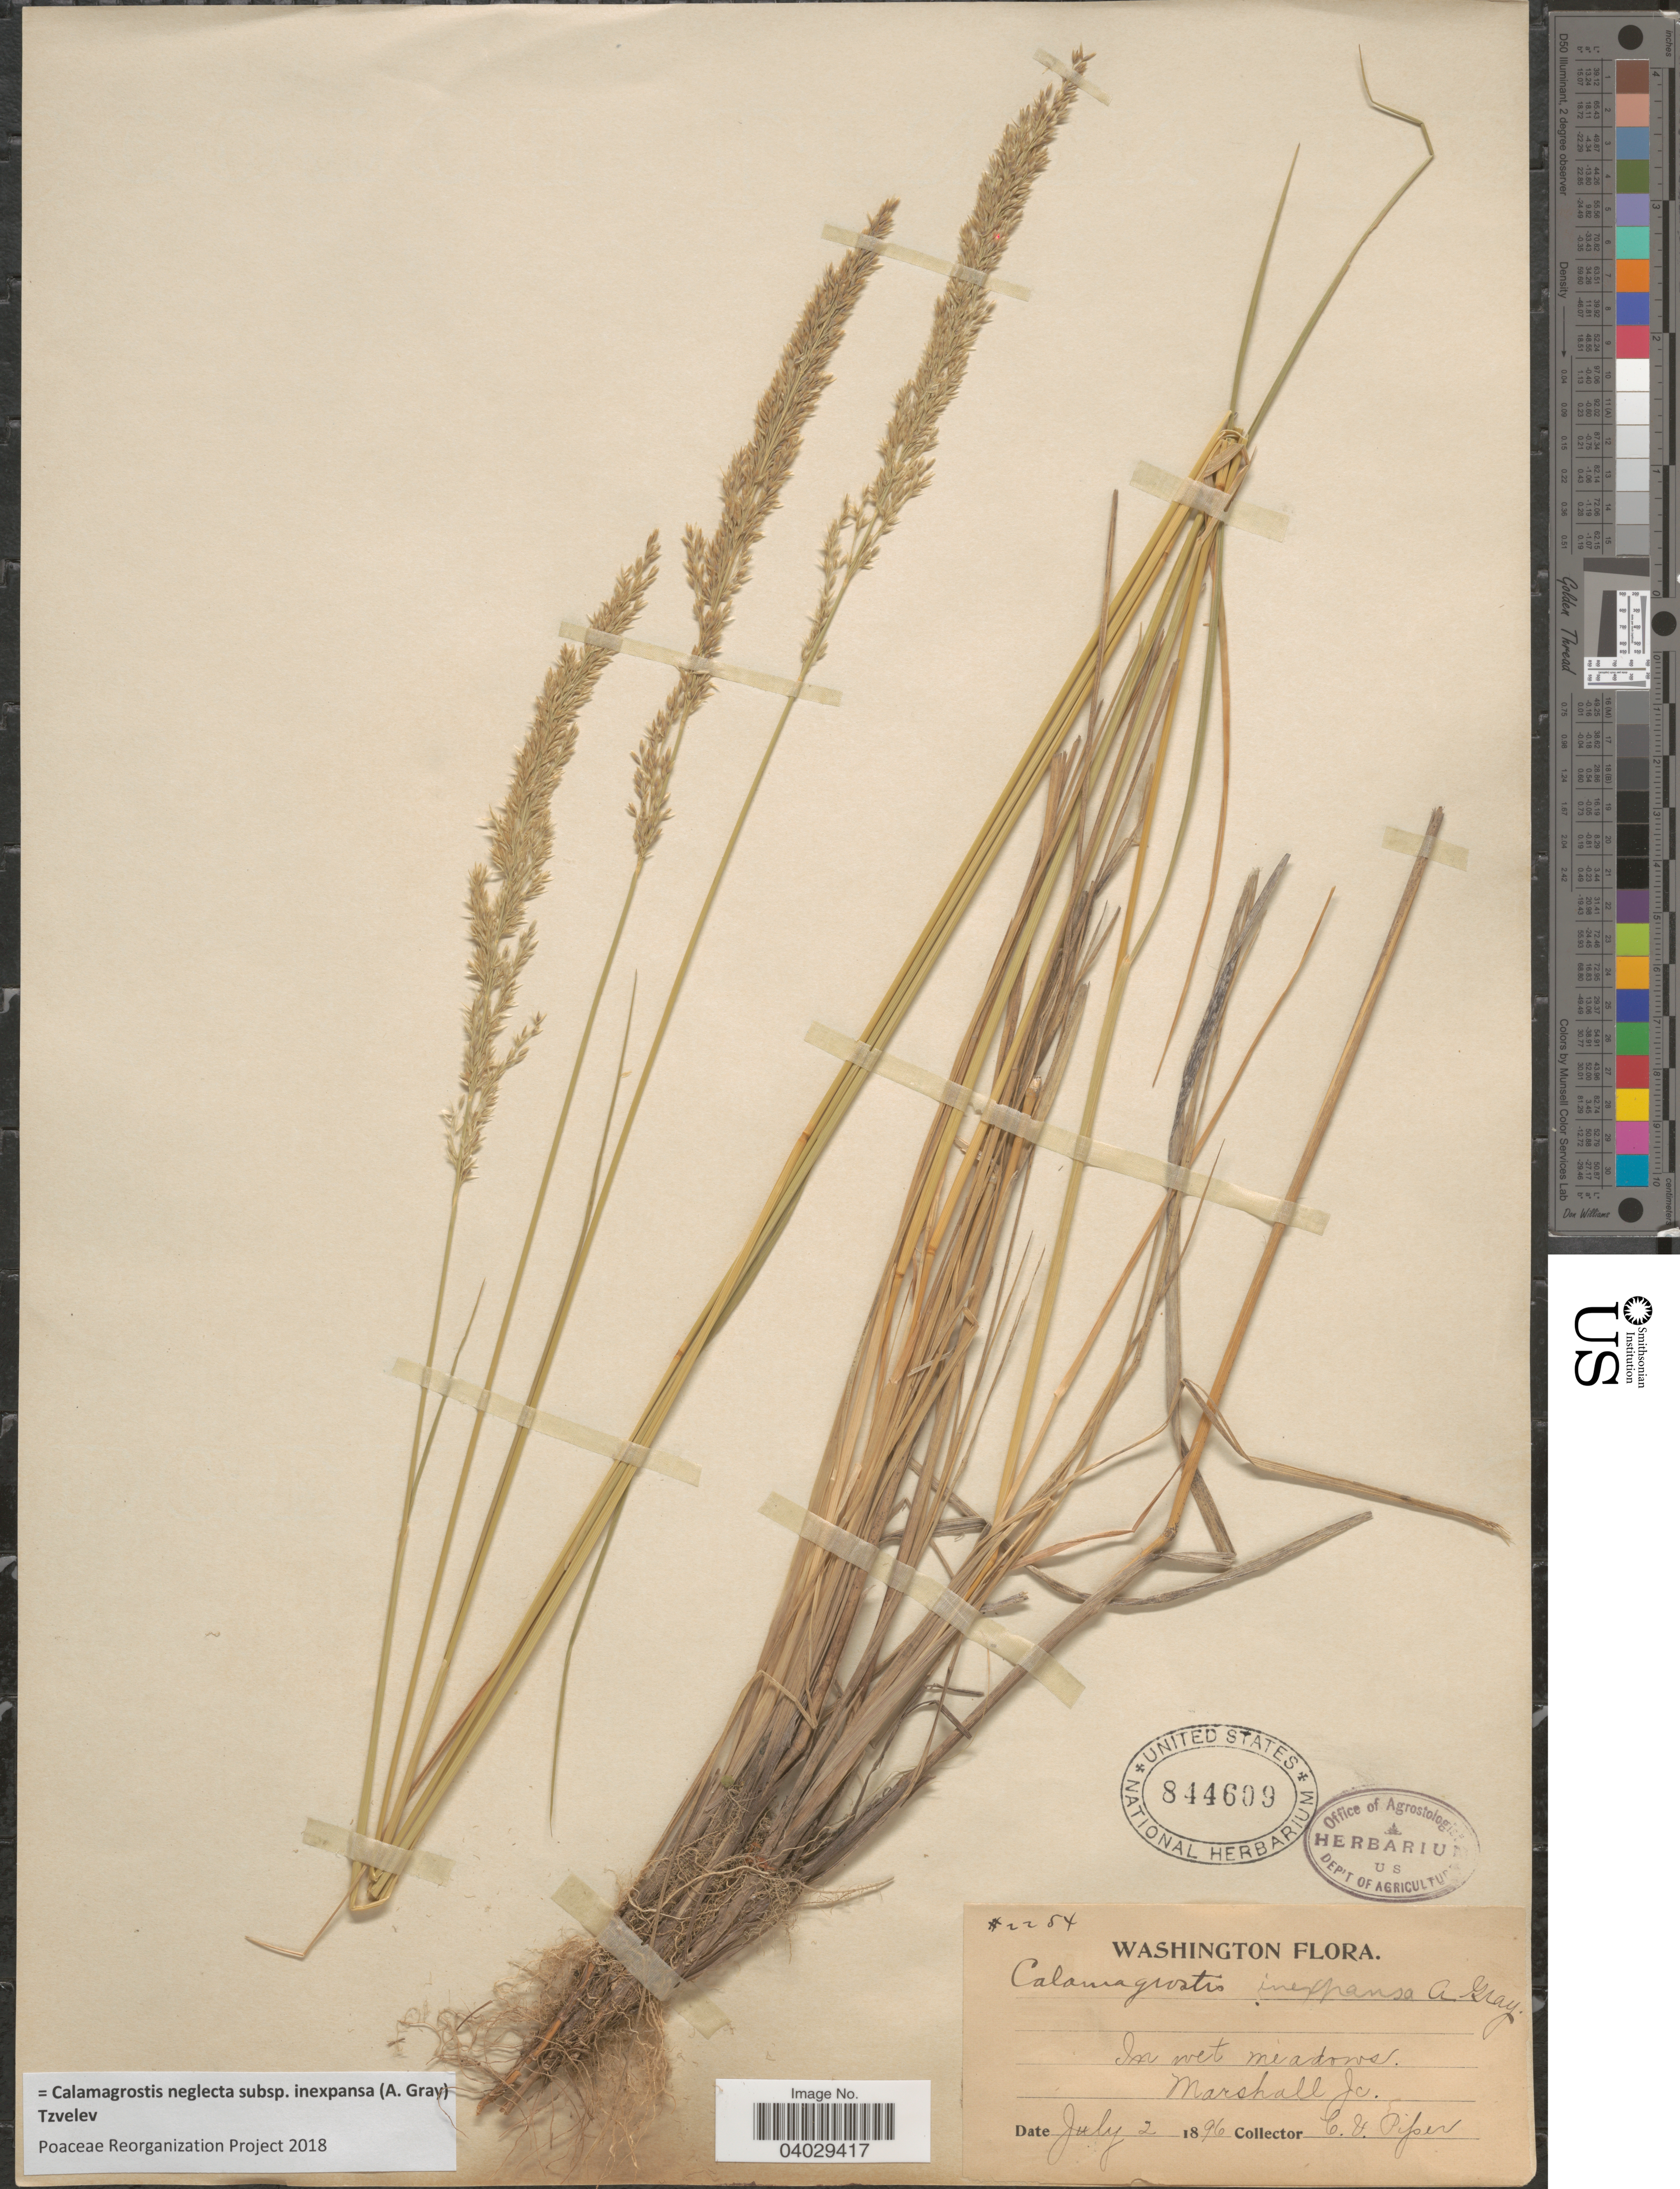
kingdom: Plantae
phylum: Tracheophyta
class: Liliopsida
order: Poales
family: Poaceae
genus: Calamagrostis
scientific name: Calamagrostis neglecta subsp. inexpansa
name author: (A. Gray) Tzvelev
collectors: C. V. Piper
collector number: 2254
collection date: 1896-07-02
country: United States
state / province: Washington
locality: In wet meadows. Marshall Jc.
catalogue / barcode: US 844609